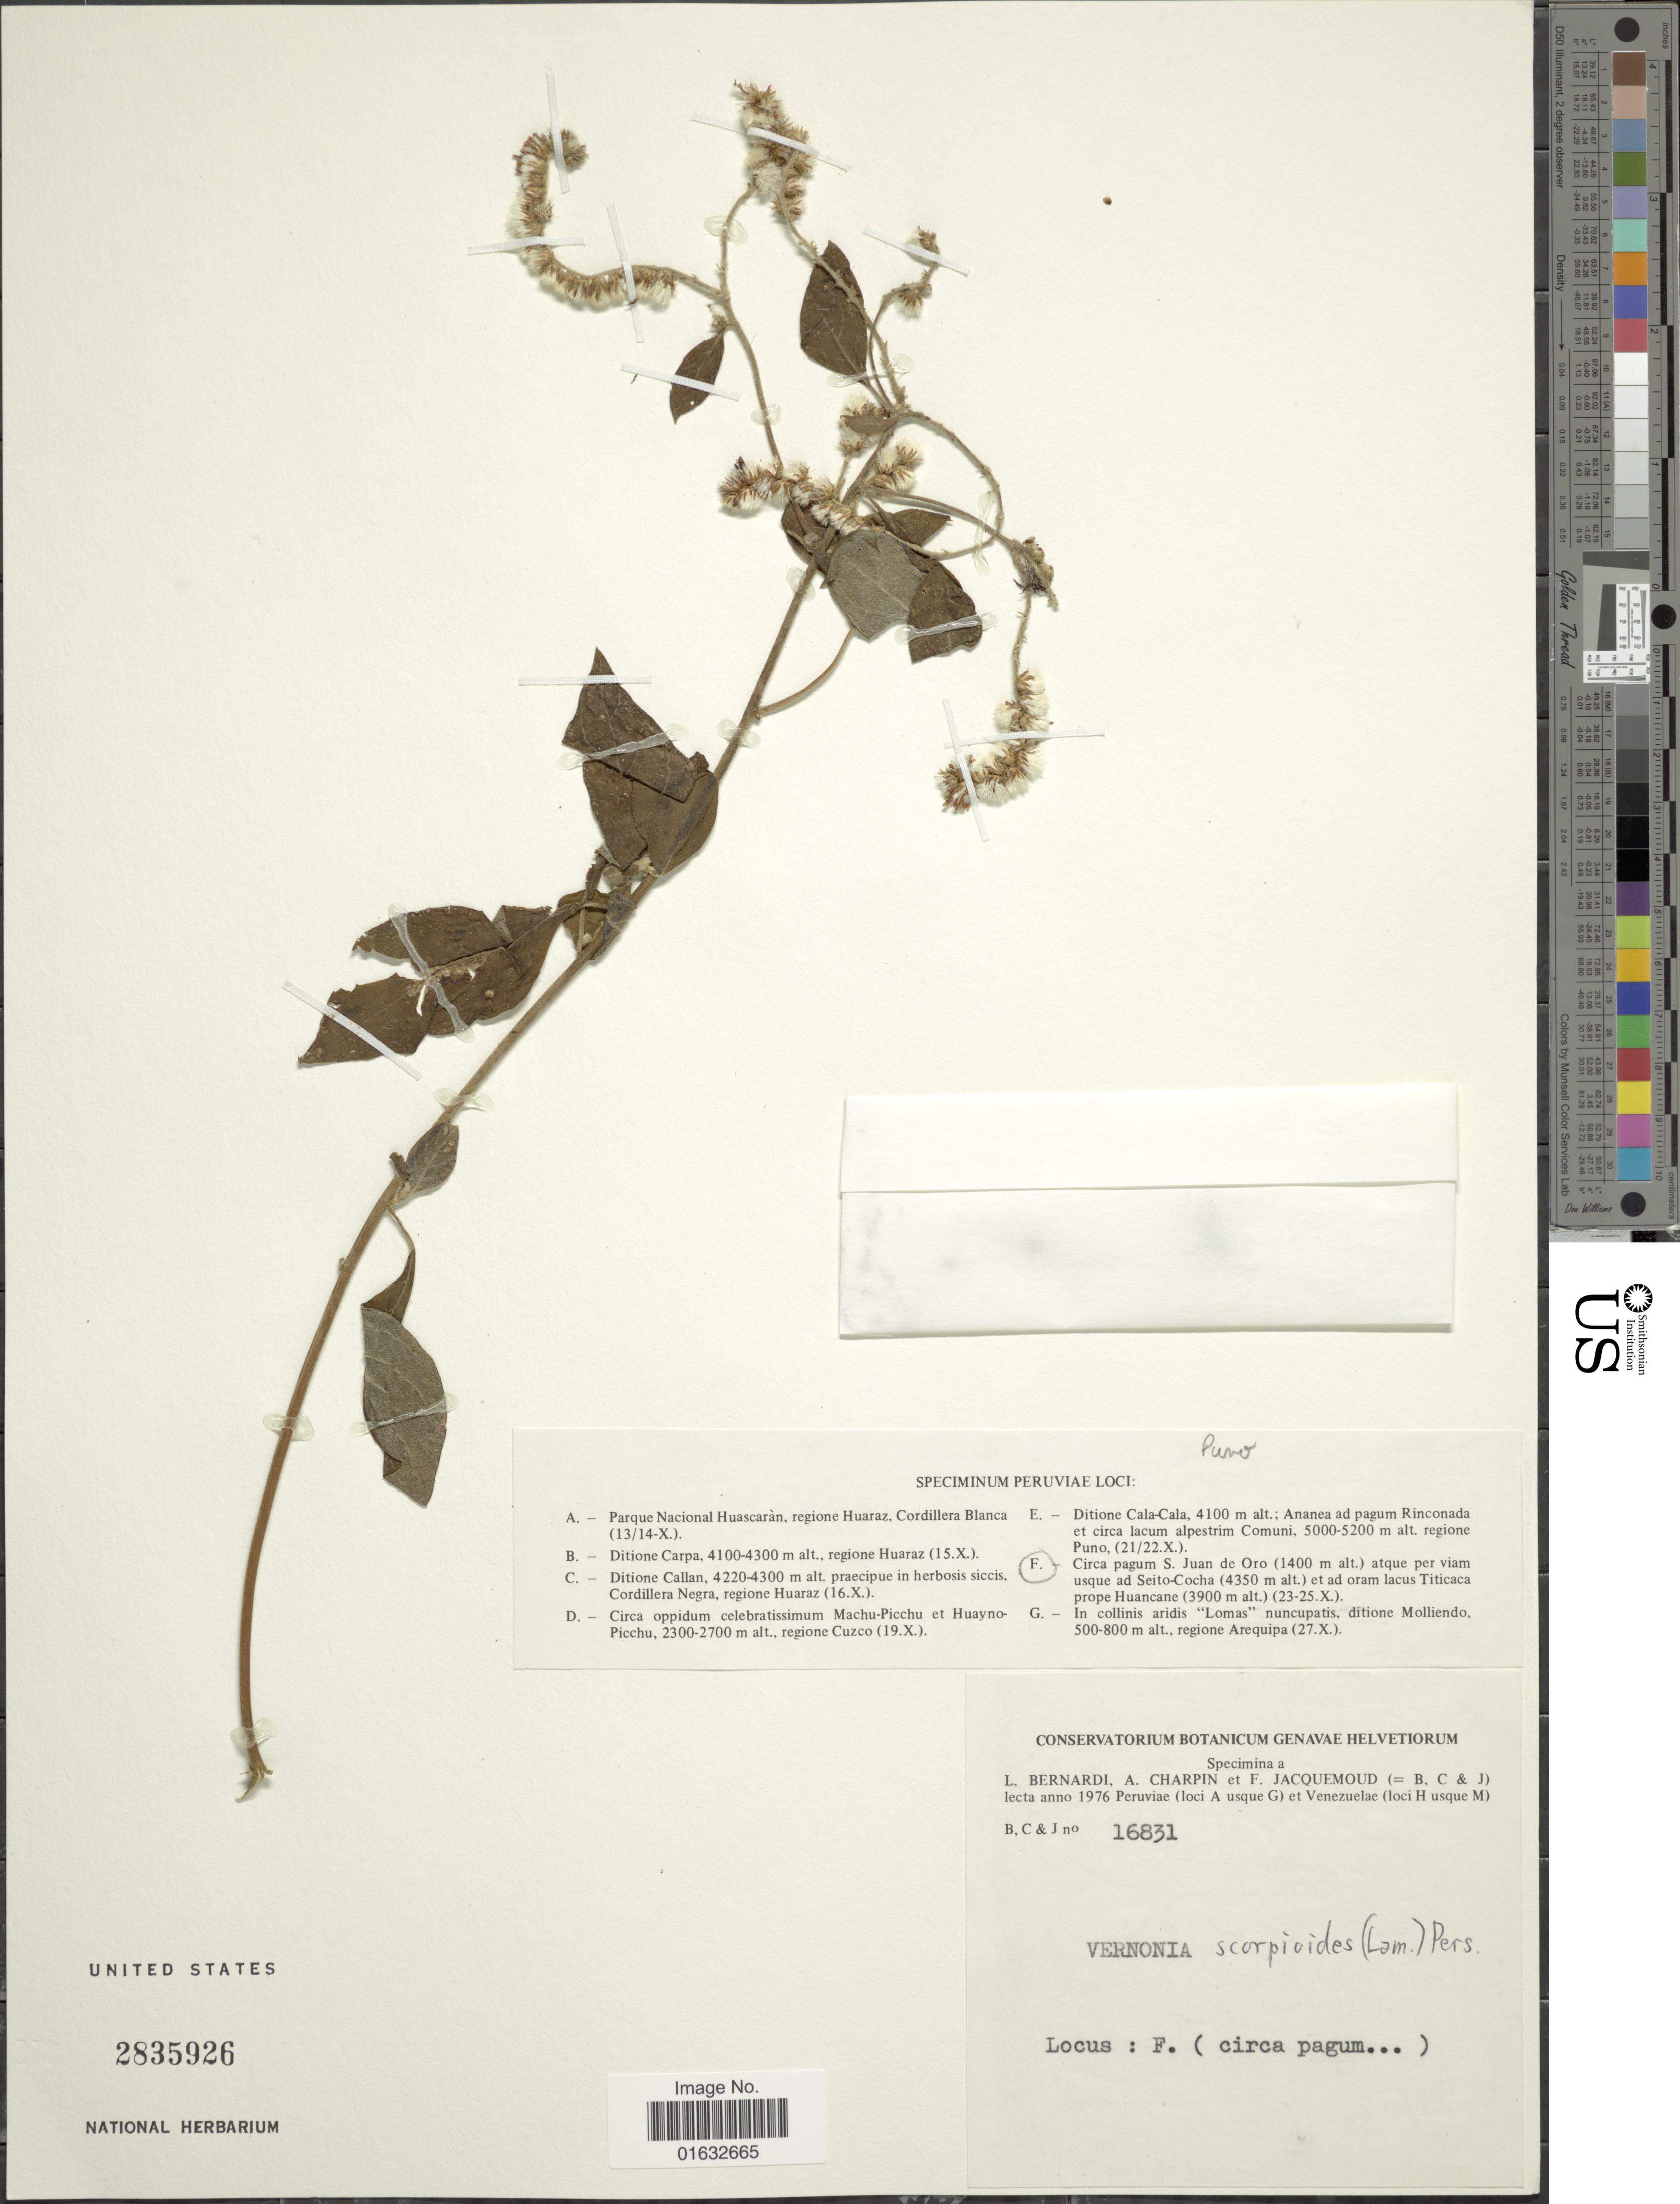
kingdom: Plantae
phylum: Tracheophyta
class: Magnoliopsida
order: Asterales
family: Asteraceae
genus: Cyrtocymura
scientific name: Cyrtocymura scorpioides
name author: (Lam.) H. Rob.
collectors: L. Bernardi, A. Charpin & F. Jacquemoud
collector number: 16831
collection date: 1976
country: Peru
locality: S. Juan de Oro atque per viam usque ad Seito-Cocha ef ad oram lacus Titicaca prope Huancane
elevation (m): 1400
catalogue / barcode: US 2835926